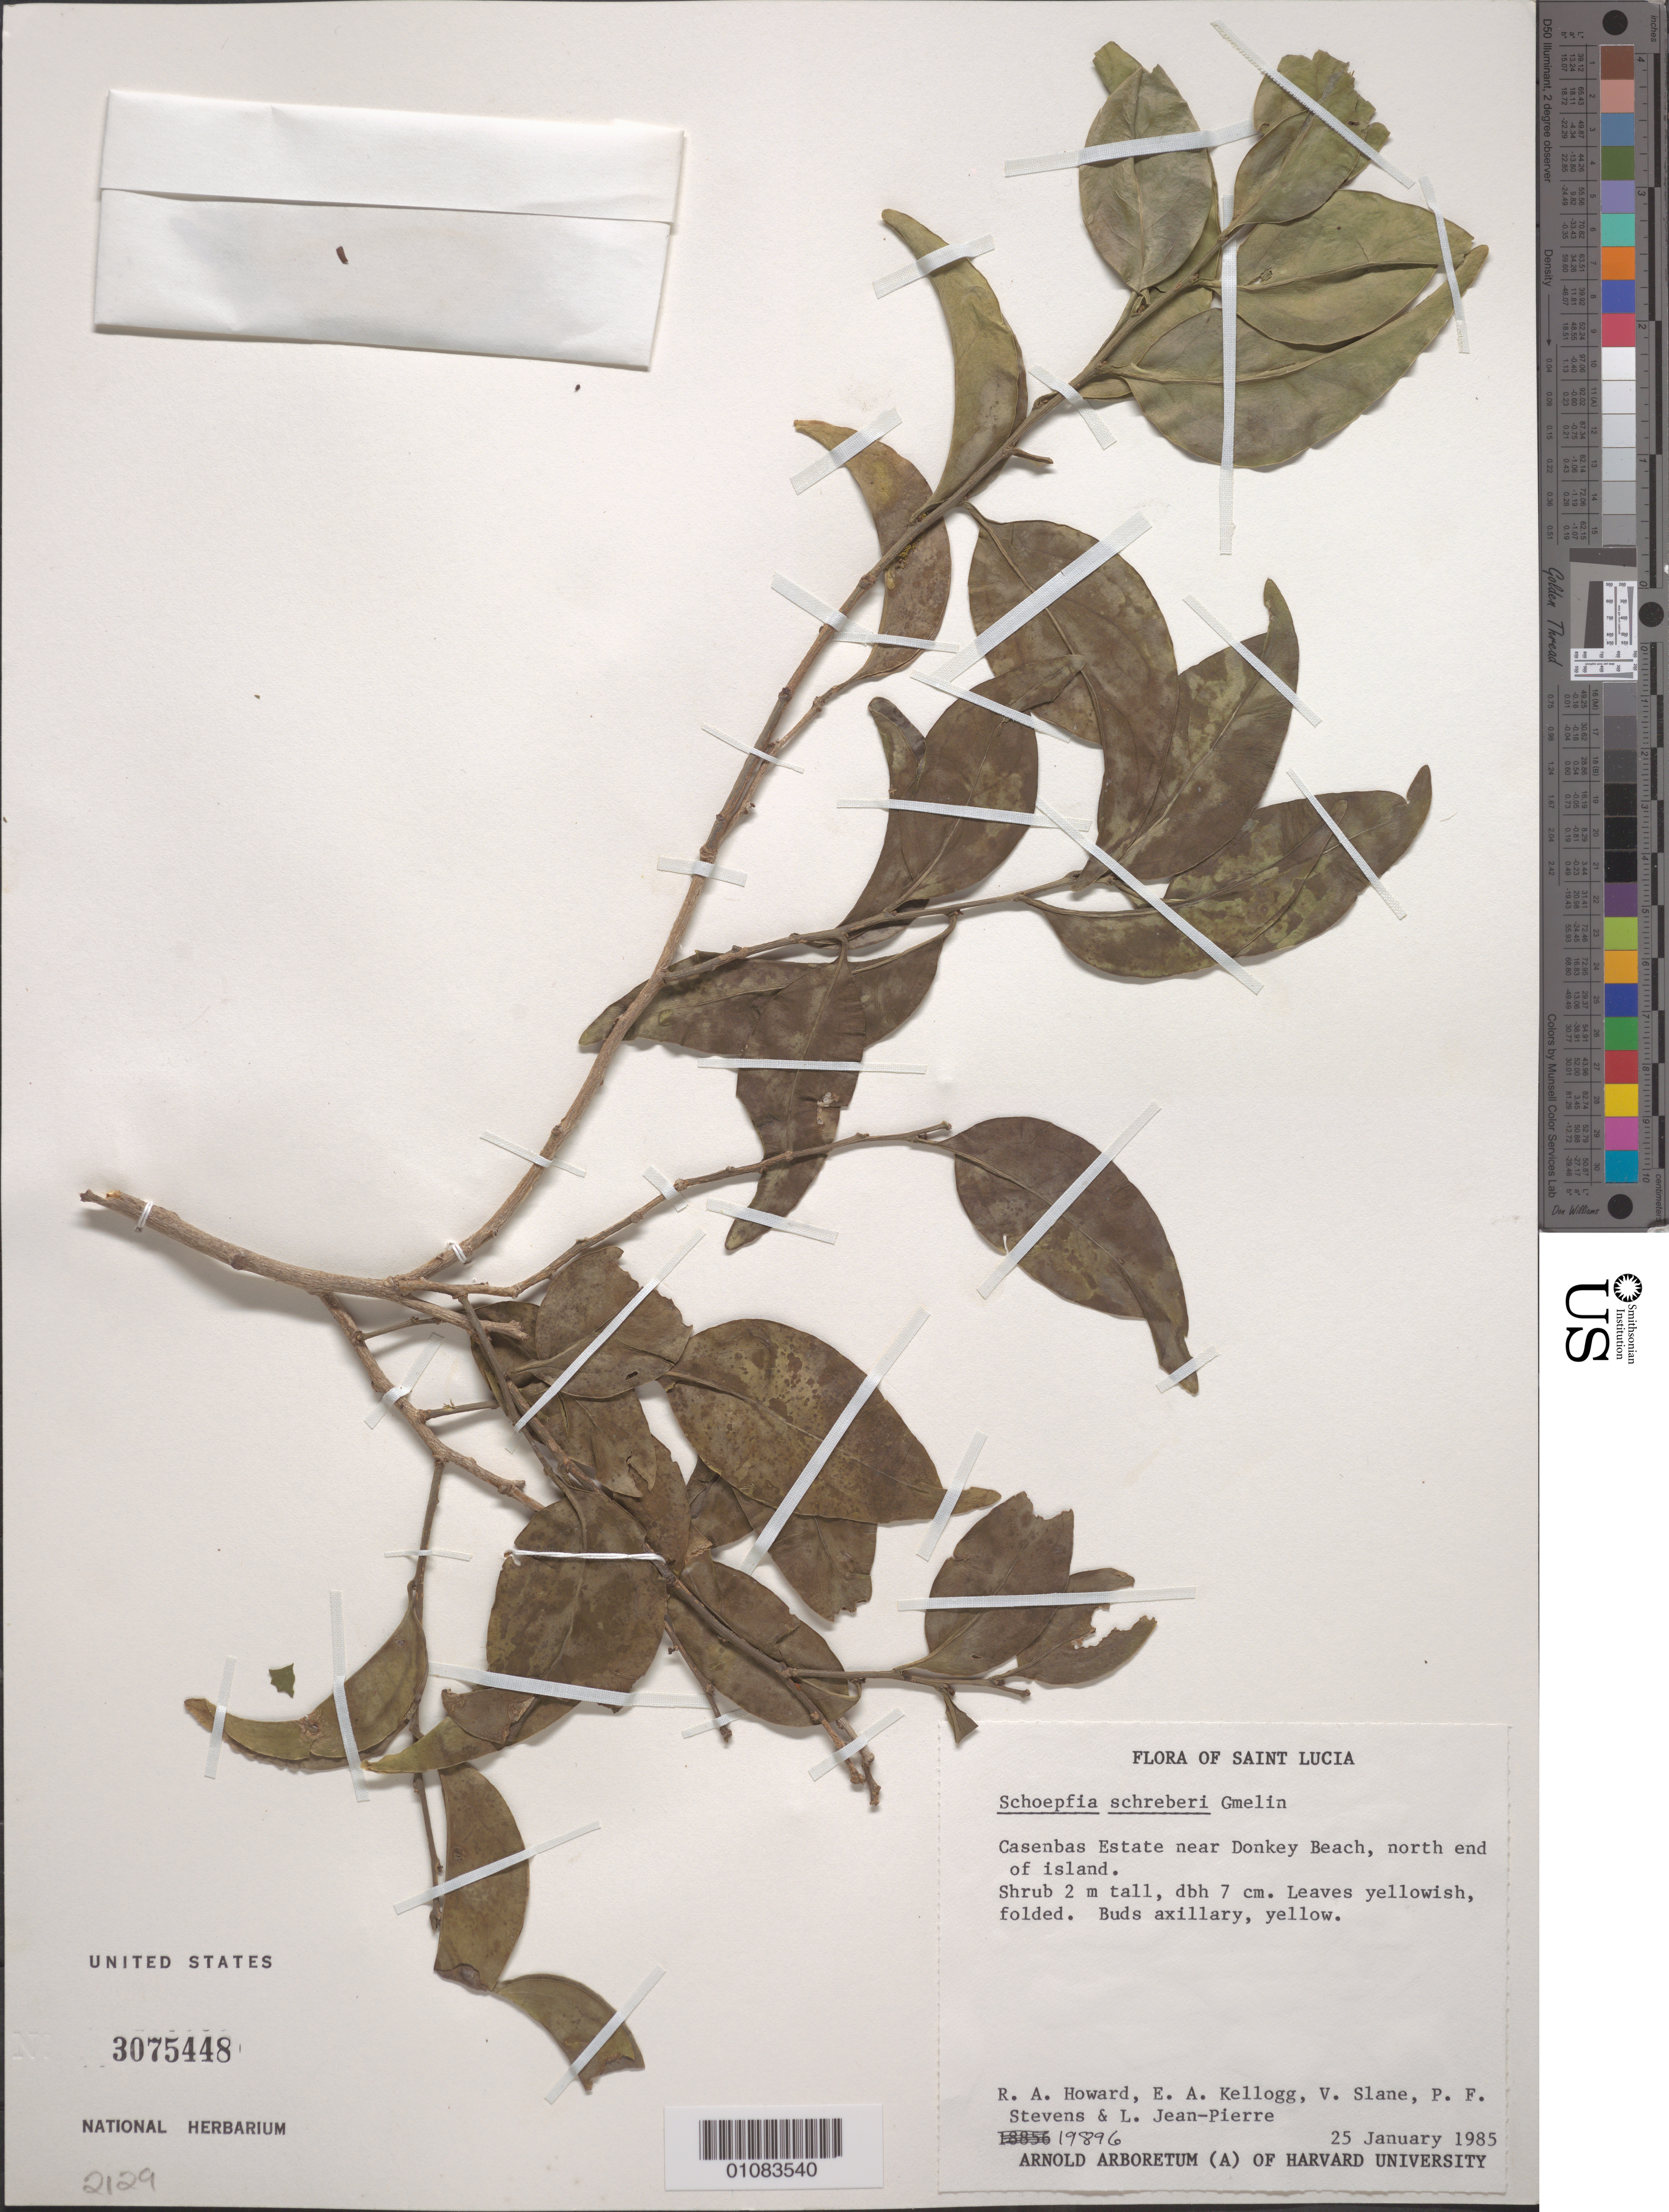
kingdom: Plantae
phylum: Tracheophyta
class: Magnoliopsida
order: Santalales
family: Schoepfiaceae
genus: Schoepfia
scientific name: Schoepfia schreberi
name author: J.F. Gmel.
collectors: R. A. Howard, E. A. Kellogg, P. F. Stevens & L. L. Jean-Pierre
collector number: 19896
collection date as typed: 25 Jan 1985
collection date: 1985-01-25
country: St. Lucia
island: St. Lucia I.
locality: Casenbas Estate near Donkey Beach, north end of island.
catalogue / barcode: US 3075448